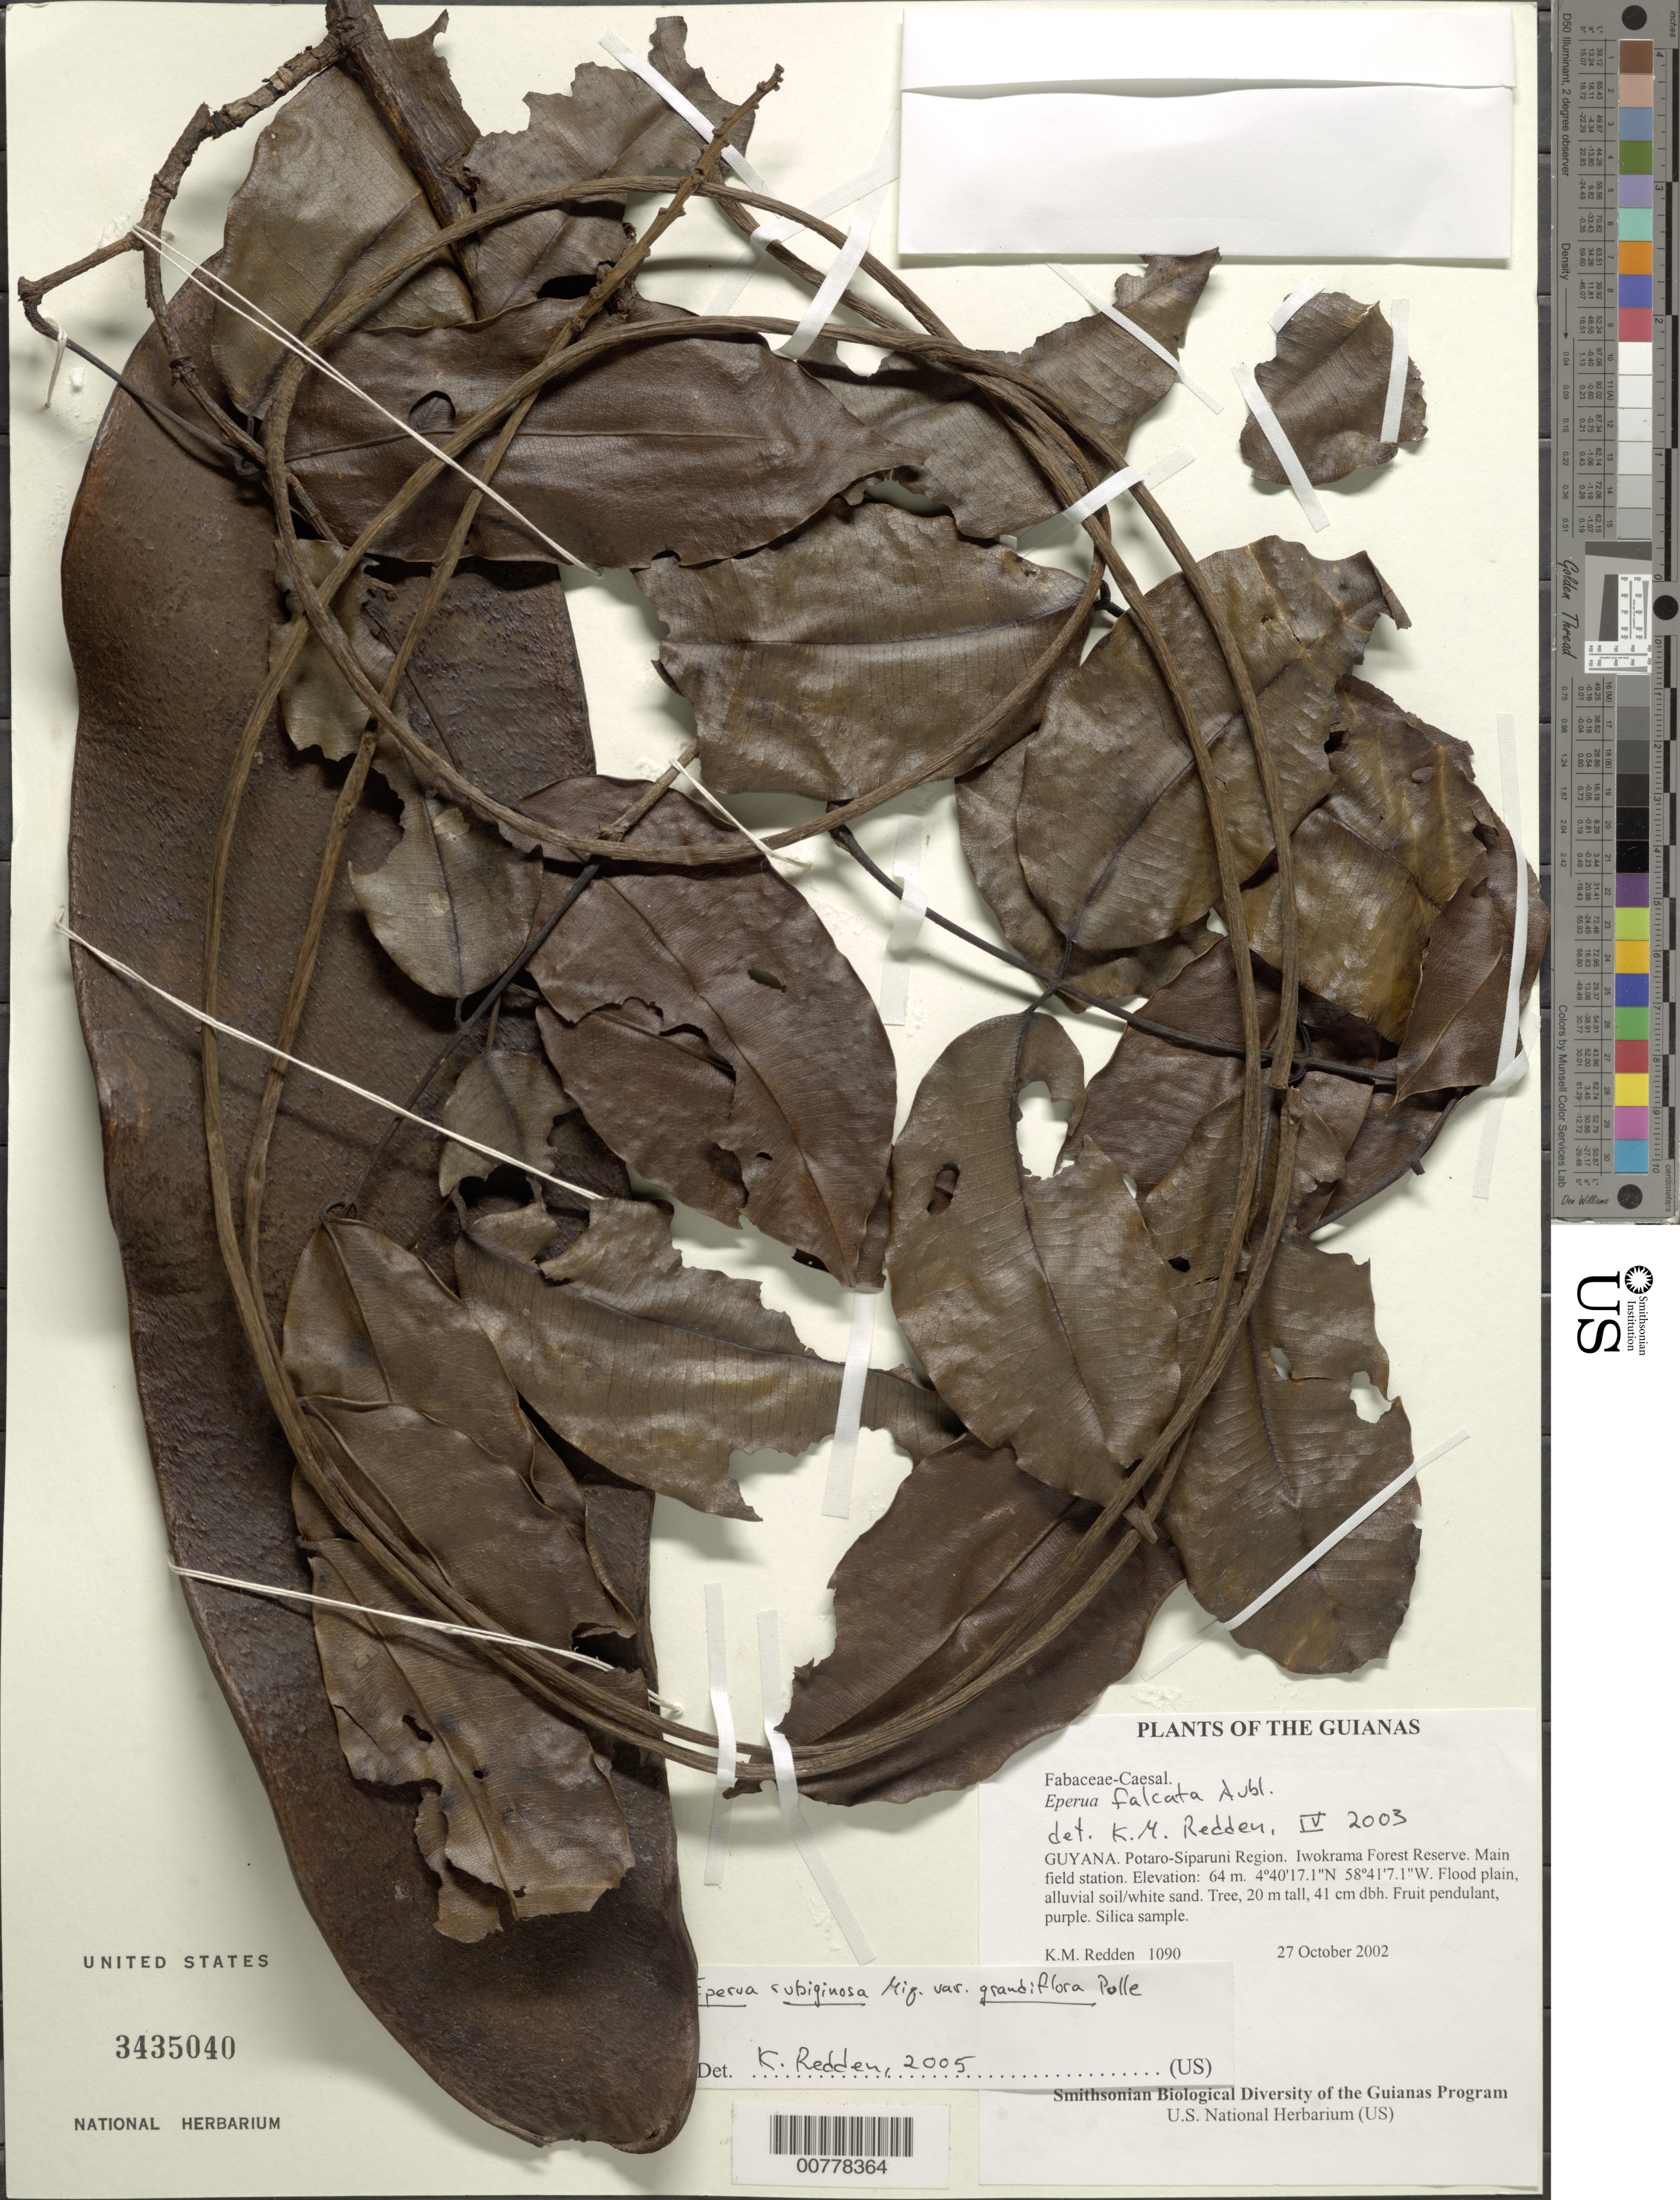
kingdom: Plantae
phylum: Tracheophyta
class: Magnoliopsida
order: Fabales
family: Fabaceae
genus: Eperua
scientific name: Eperua falcata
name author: Aubl.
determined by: Fortes, E. A.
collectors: K. M. Redden & C. Perry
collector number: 1090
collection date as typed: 27 October 2002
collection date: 2002-10-27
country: Guyana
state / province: Potaro-Siparuni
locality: Iwokrama Forest Reserve. Main field station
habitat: Flood plain, alluvial soil/white sand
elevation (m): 64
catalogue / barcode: US 3435040